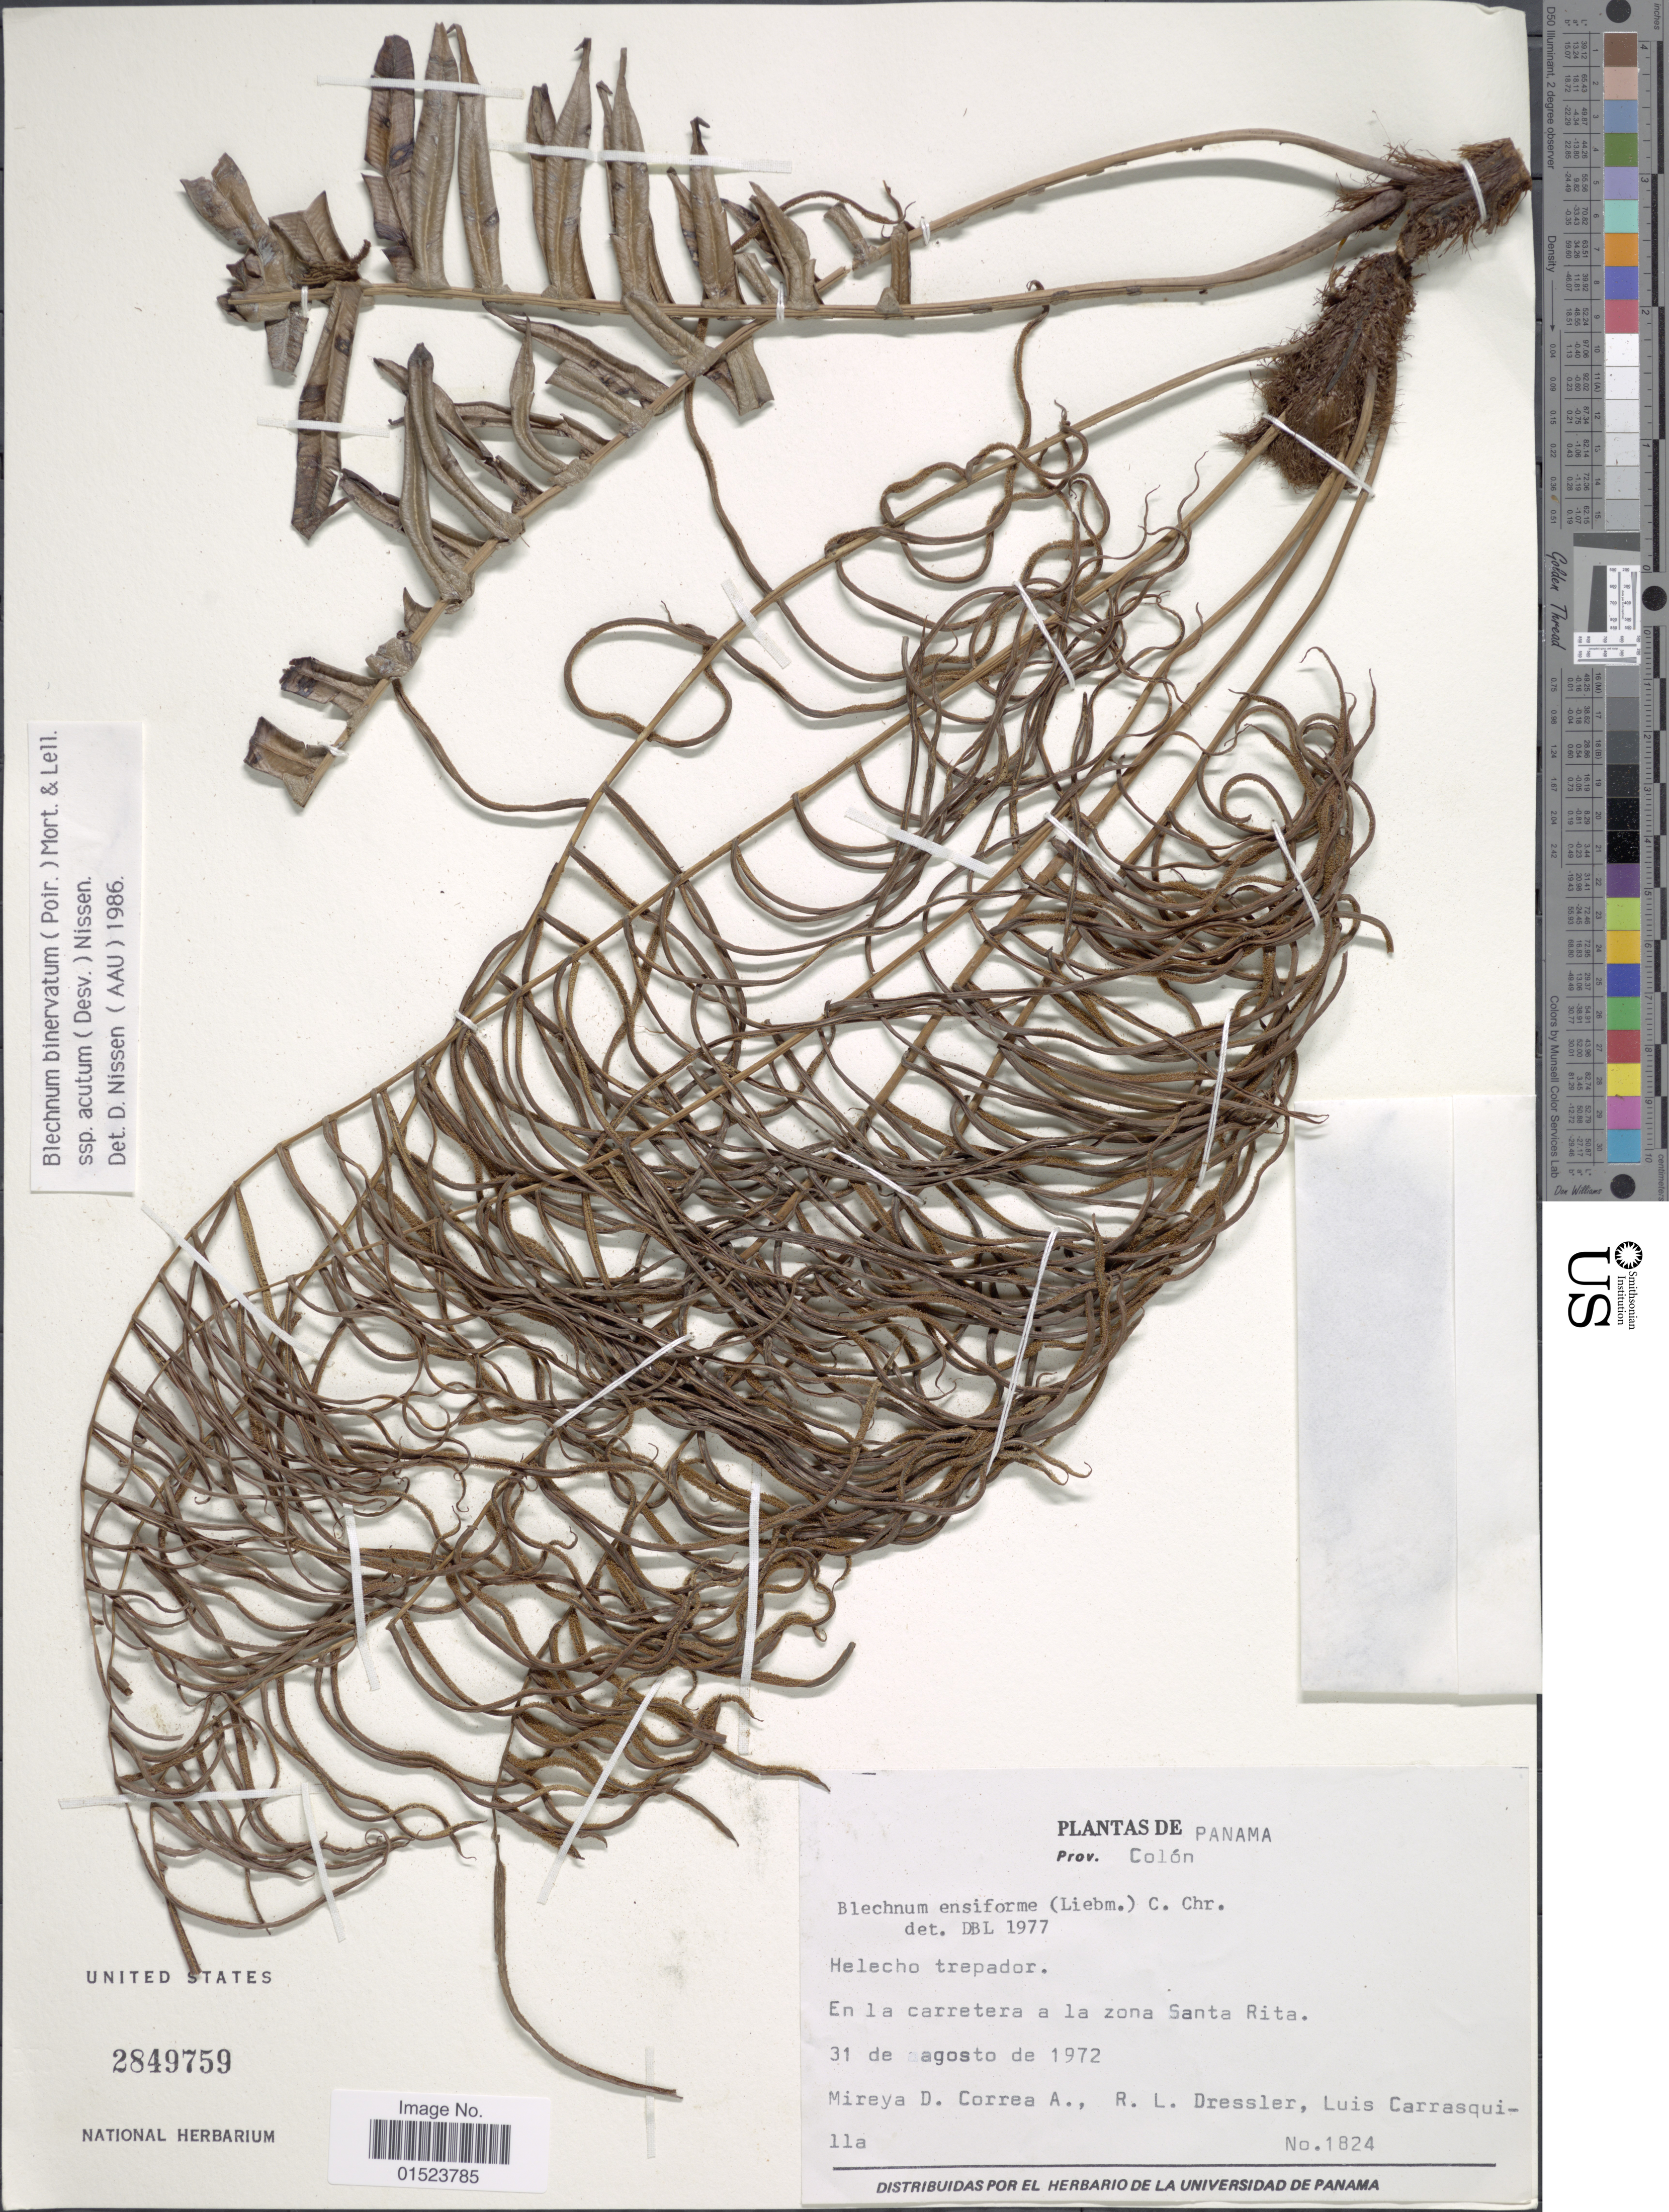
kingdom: Plantae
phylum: Tracheophyta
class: Polypodiopsida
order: Polypodiales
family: Blechnaceae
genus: Blechnum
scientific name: Blechnum ensiforme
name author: (Liebm.) C. Chr.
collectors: M. D. Corrêa-A., R. Dressler & L. Carrasquilla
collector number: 1824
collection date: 1972-08-31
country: Panama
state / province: Colón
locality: En la carretera a la zone Santa Rita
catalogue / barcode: US 2849759